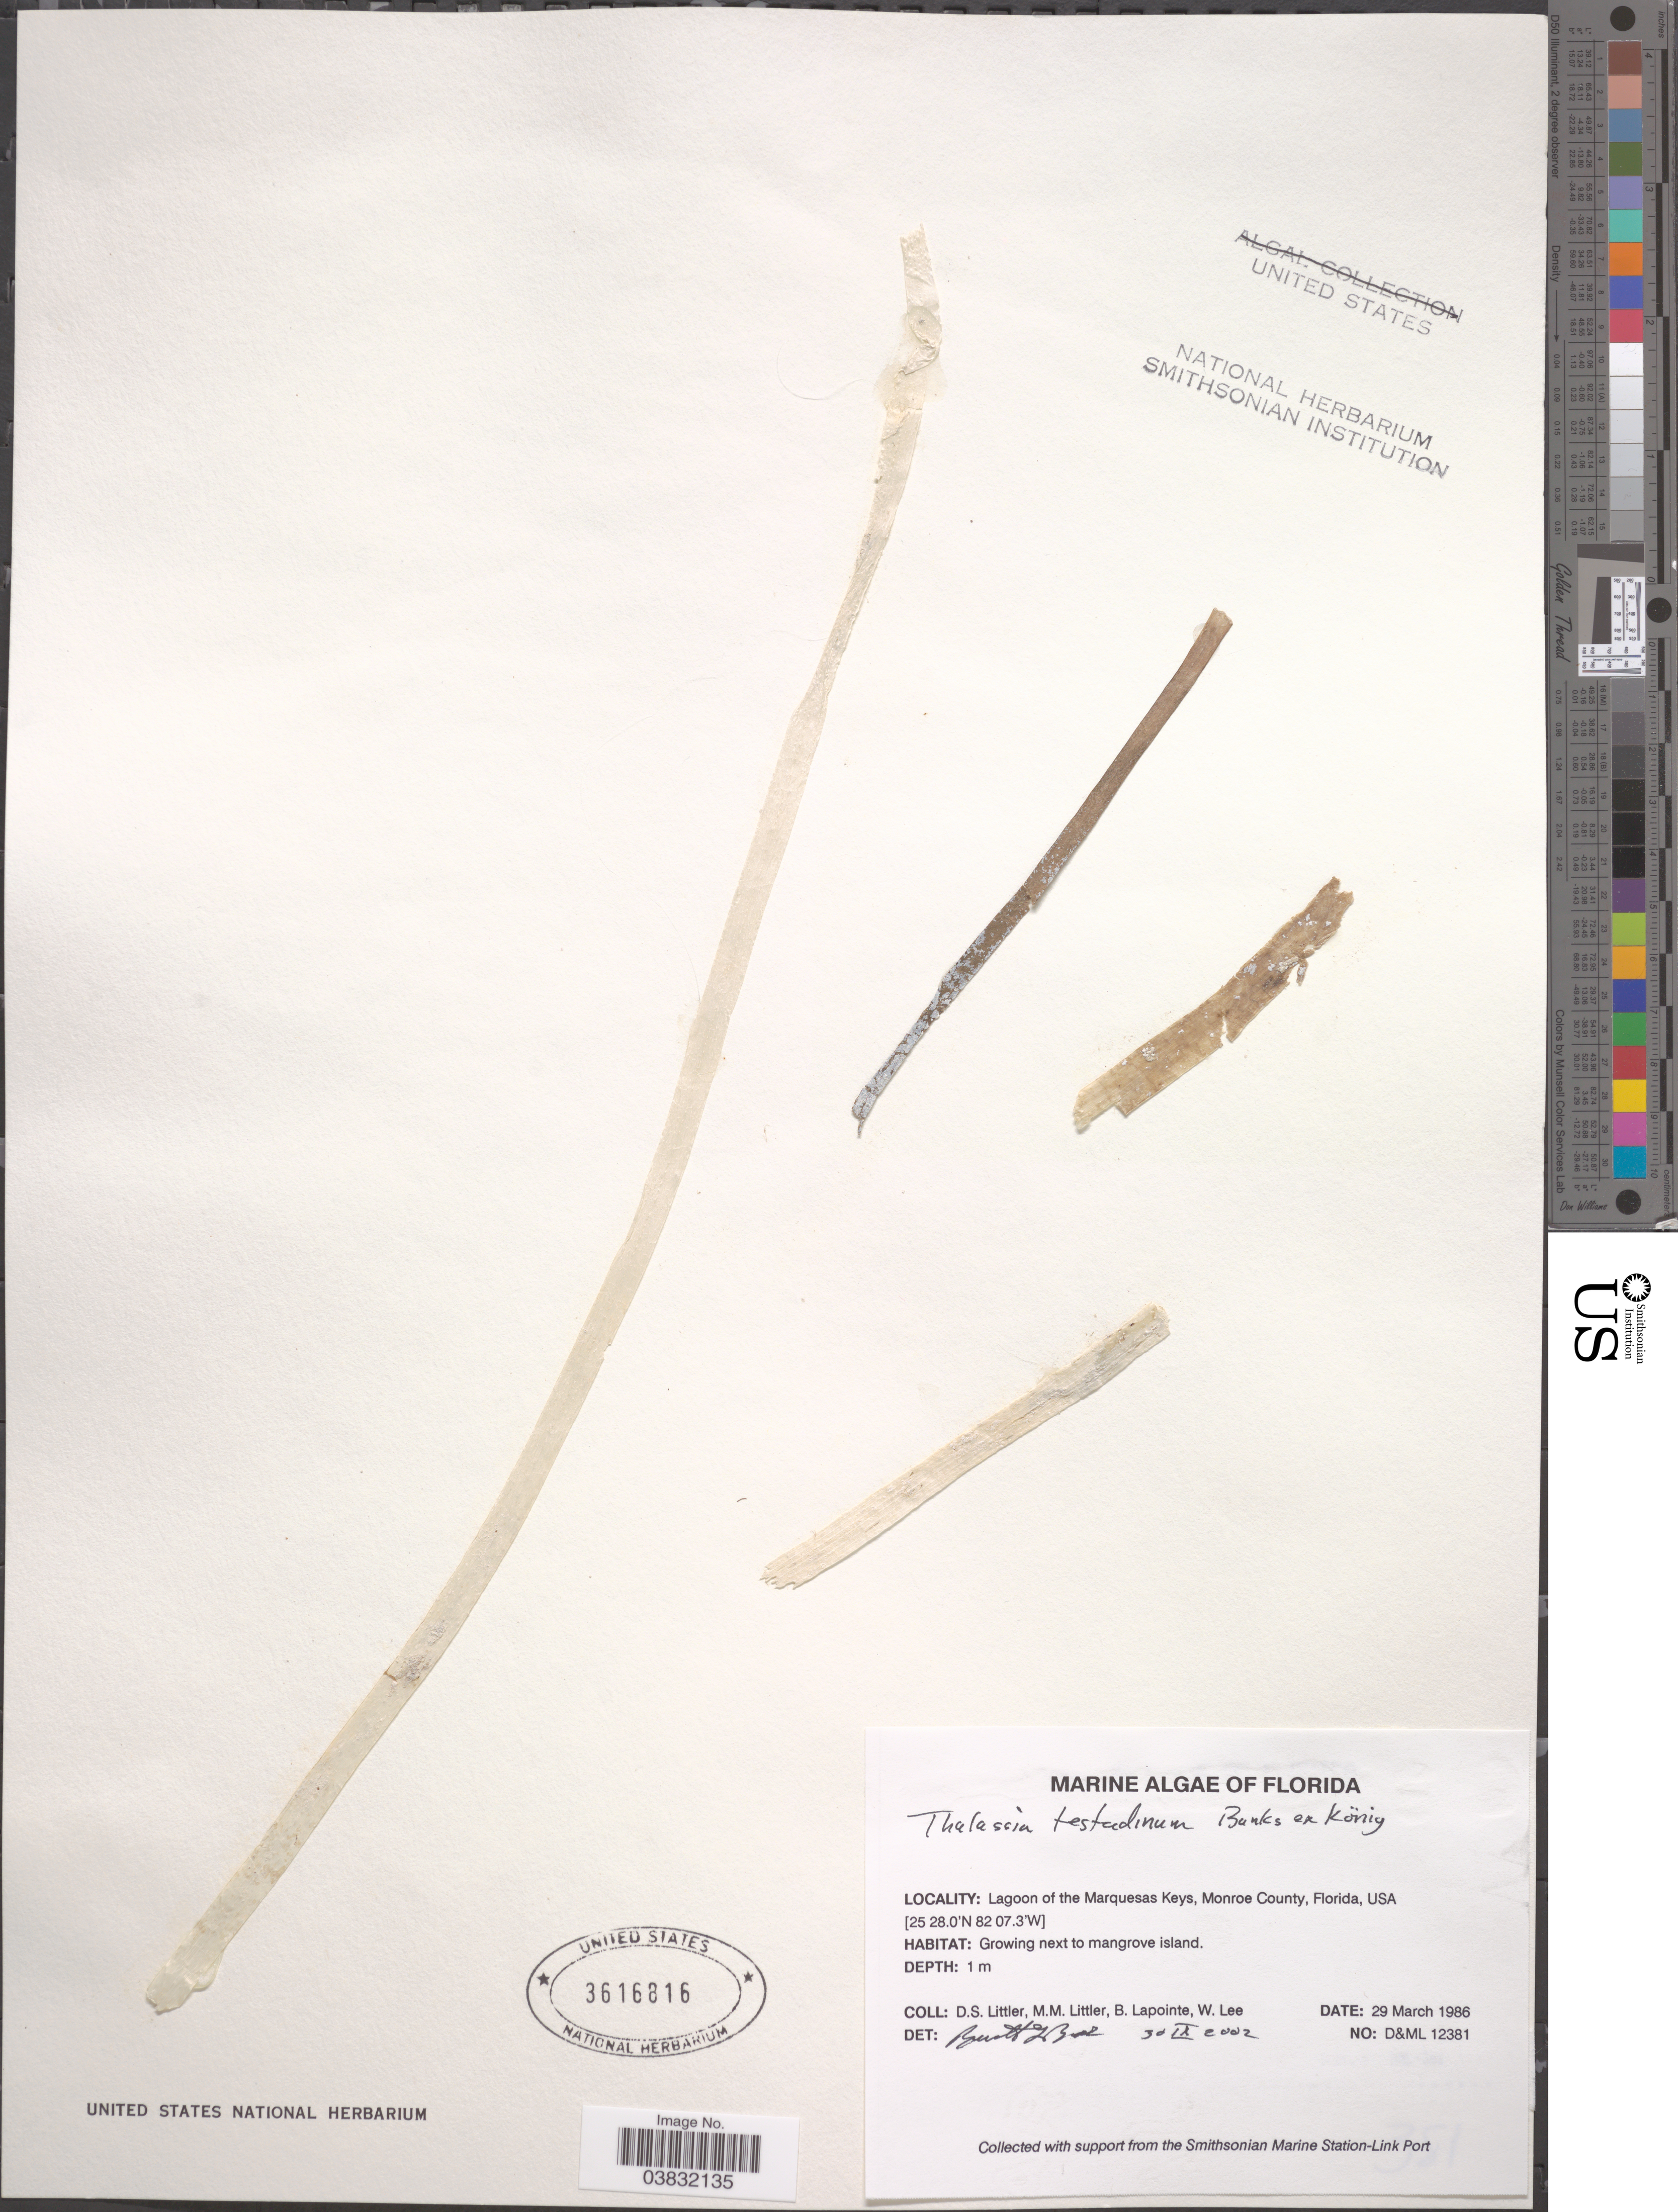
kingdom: Plantae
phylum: Tracheophyta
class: Liliopsida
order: Alismatales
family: Hydrocharitaceae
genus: Thalassia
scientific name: Thalassia testudinum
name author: Banks & Sol. ex K.D. Koenig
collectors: D. S. Littler, B. Lapointe & W. Lee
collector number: D&ML 12381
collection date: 1986-03-29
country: United States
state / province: Florida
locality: Lagoon of the Marquesas Keys, Monroe County. Next to mangrove island.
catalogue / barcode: US 3616816